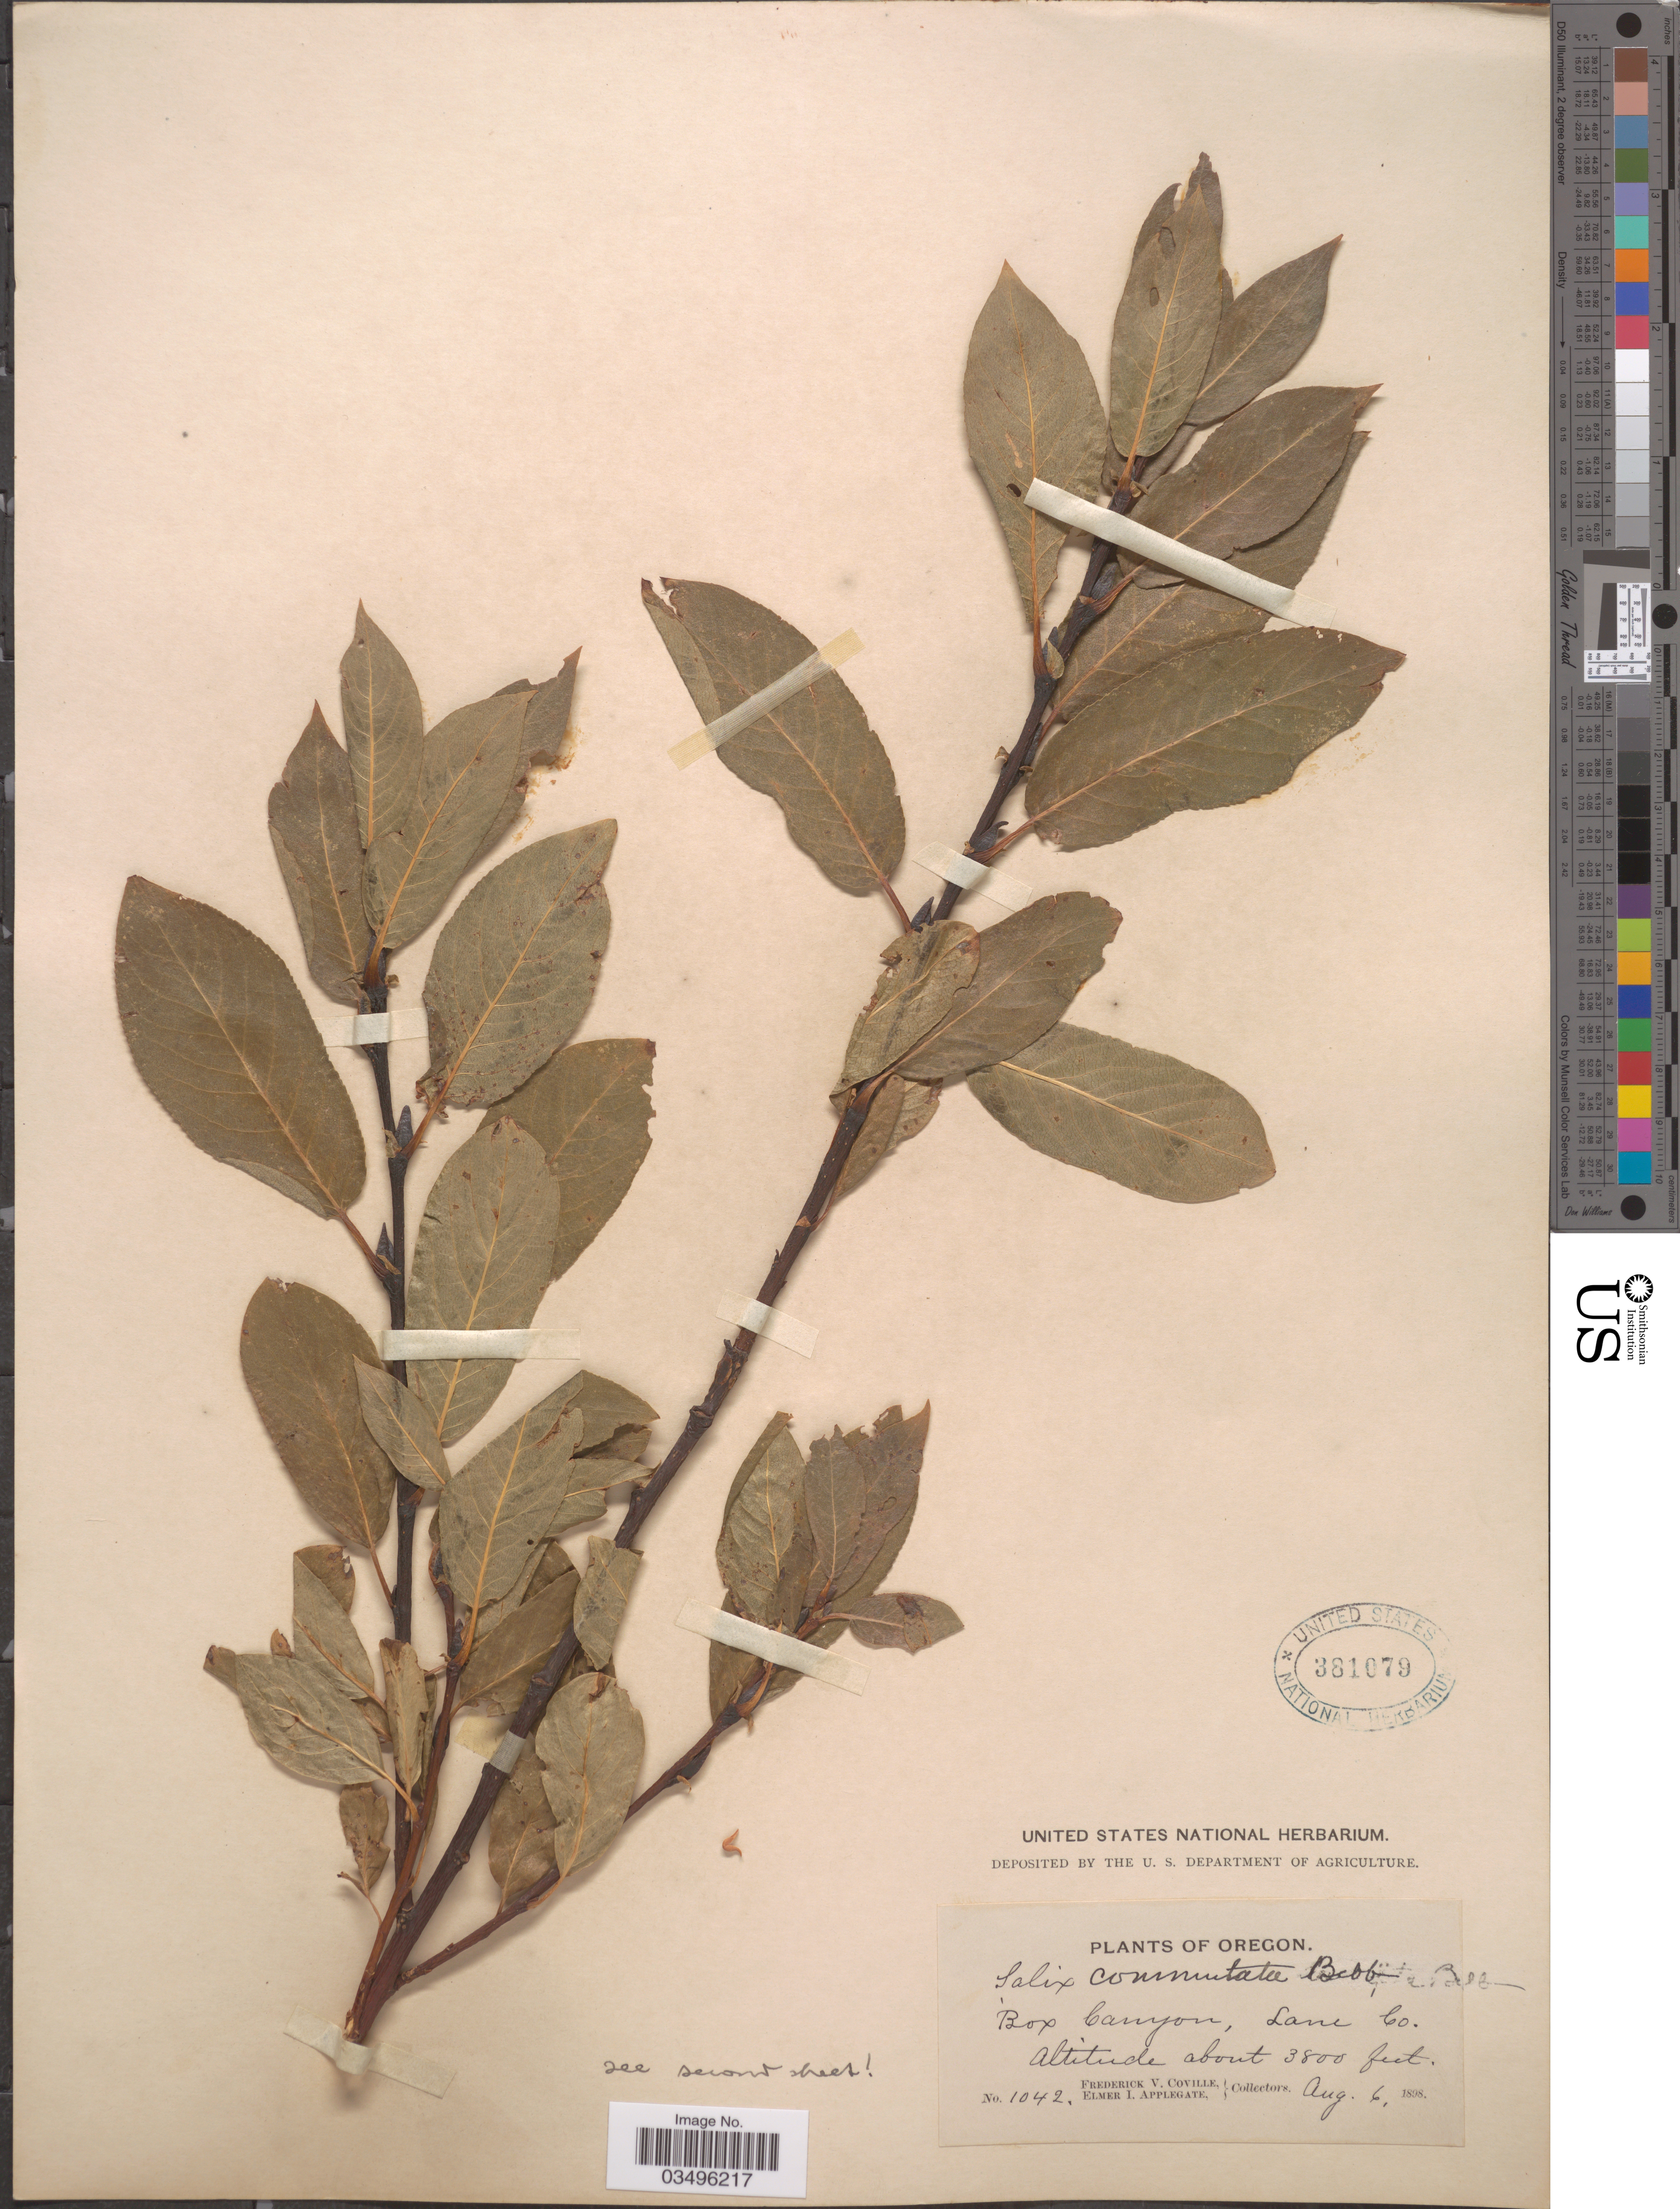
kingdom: Plantae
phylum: Tracheophyta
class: Magnoliopsida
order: Malpighiales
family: Salicaceae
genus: Salix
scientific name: Salix commutata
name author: Bebb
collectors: F. V. Coville & E. I. Applegate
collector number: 1042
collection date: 1898-08-06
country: United States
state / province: Oregon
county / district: Lane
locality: Box Canyon, Lane Co.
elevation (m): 1158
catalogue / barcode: US 381079